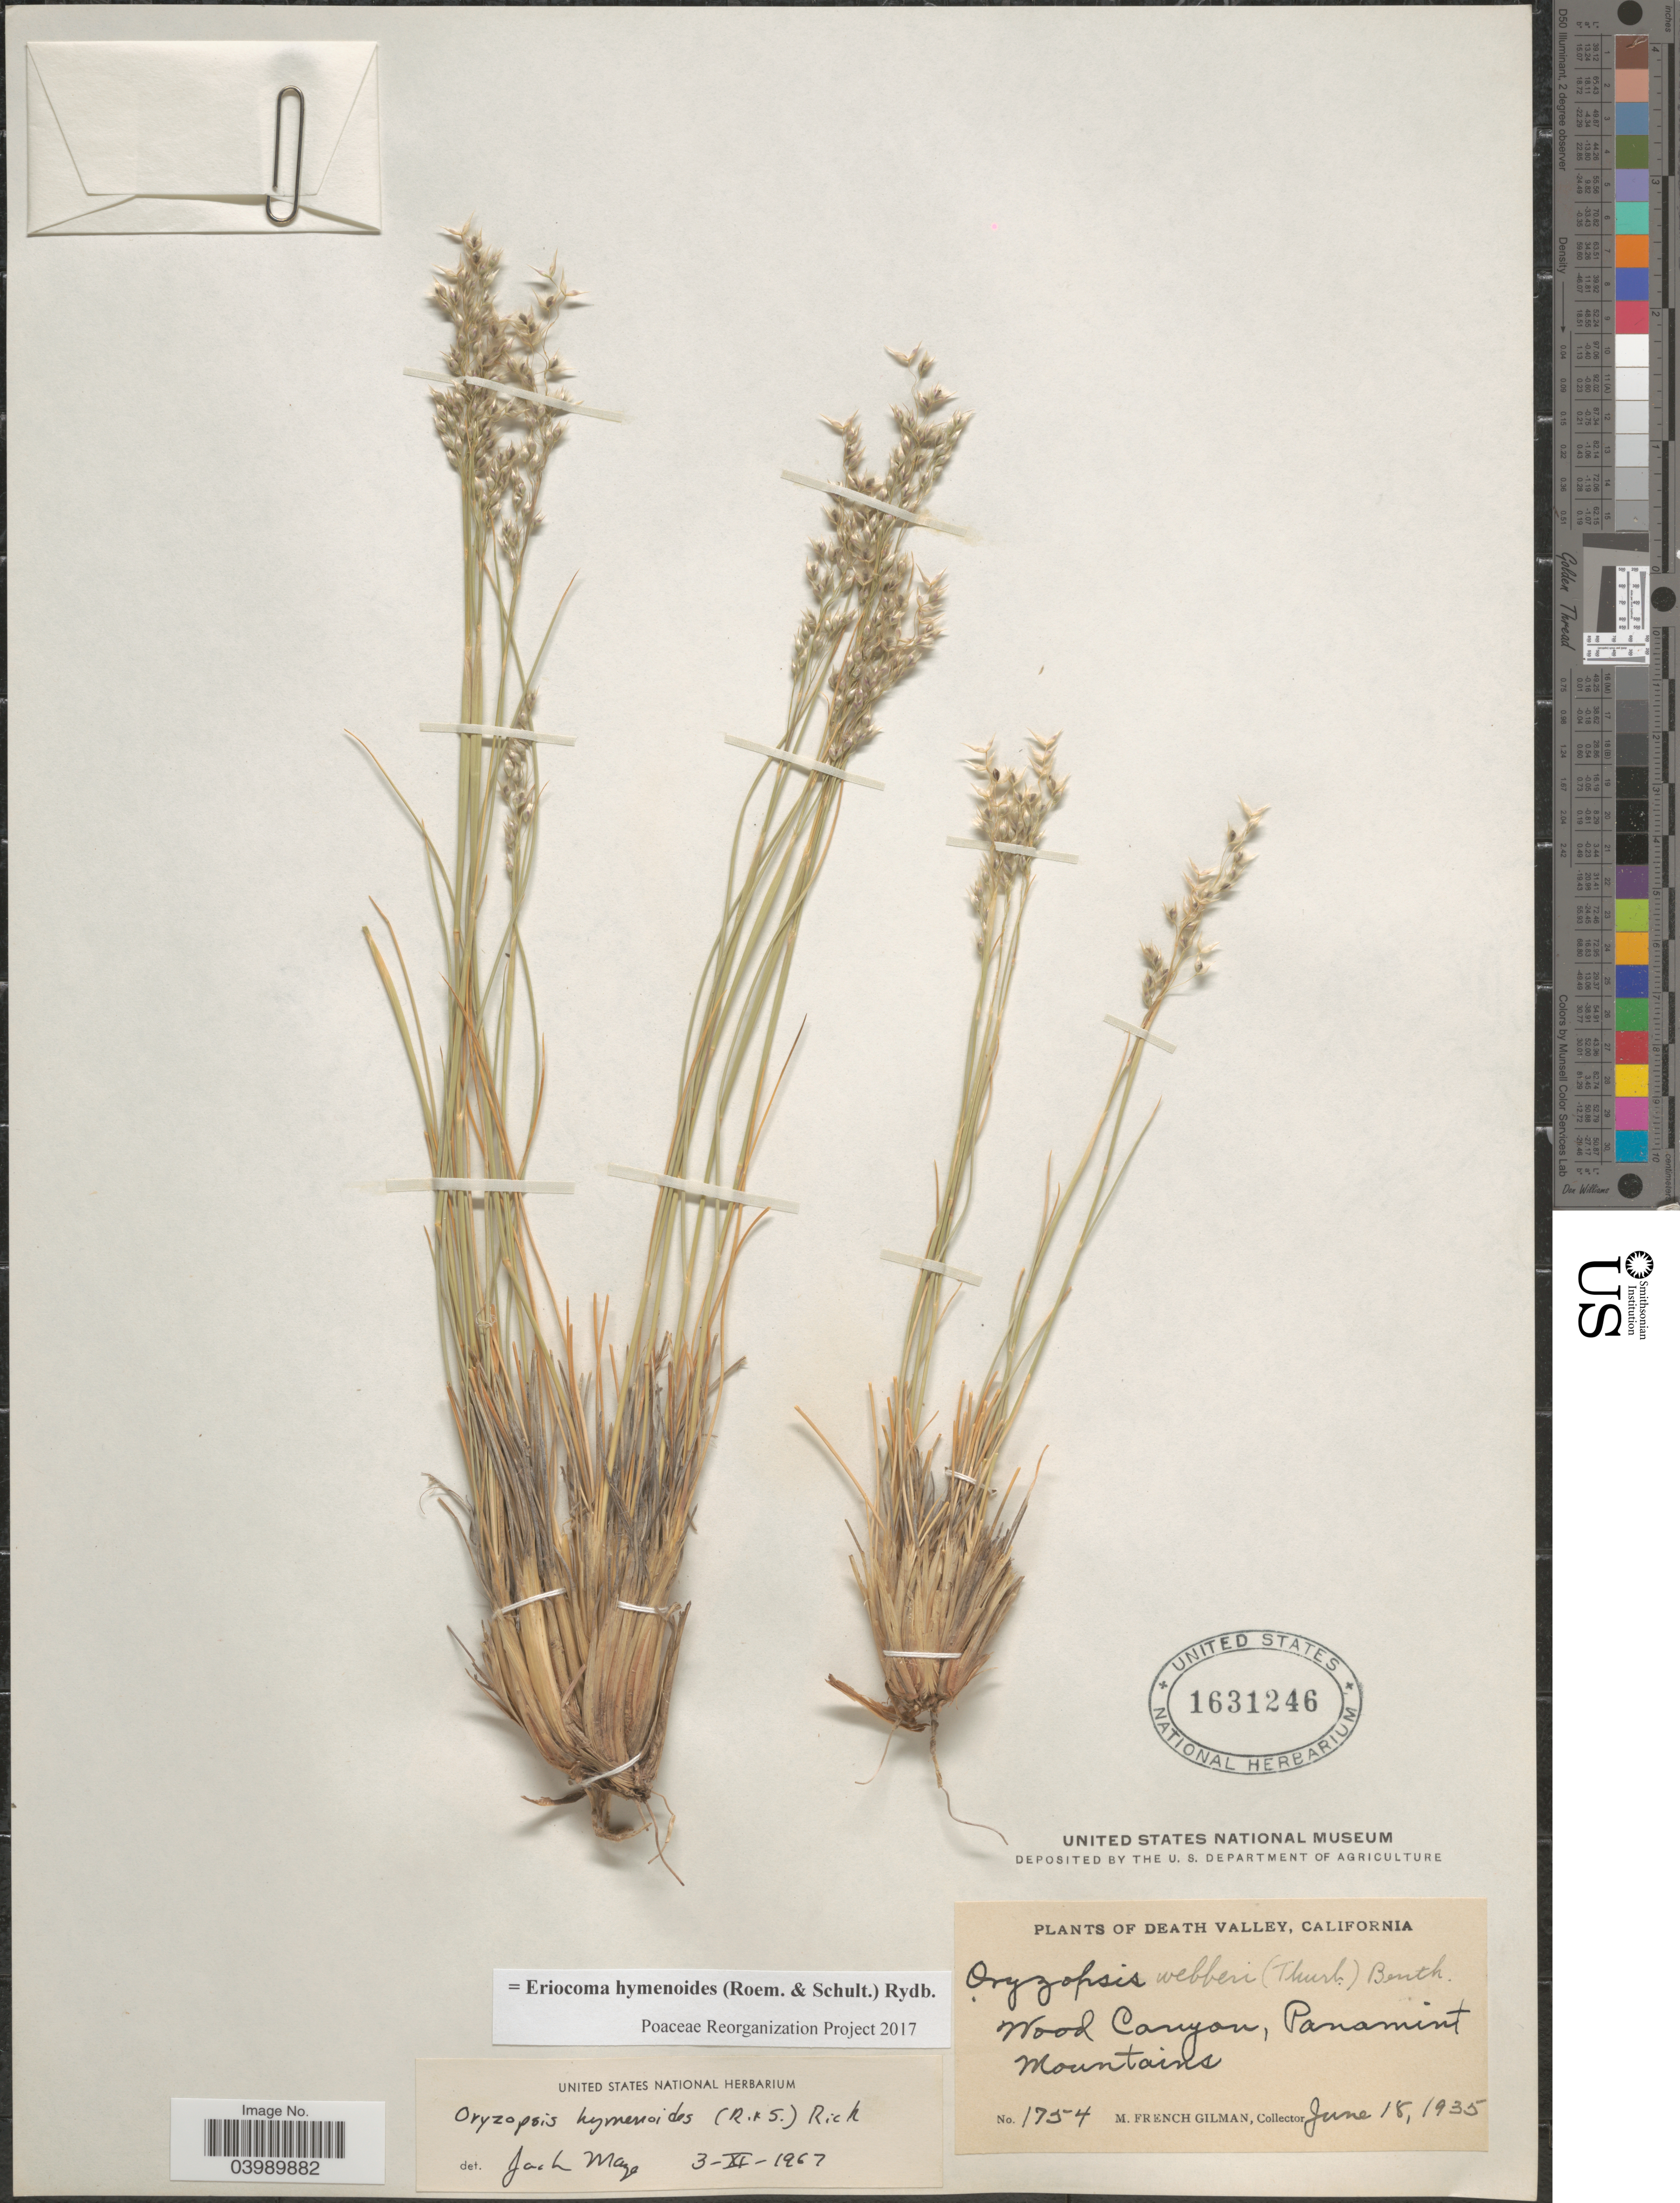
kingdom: Plantae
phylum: Tracheophyta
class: Liliopsida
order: Poales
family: Poaceae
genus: Eriocoma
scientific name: Eriocoma hymenoides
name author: (Roem. & Schult.) Rydb.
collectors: M. F. Gilman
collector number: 1754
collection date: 1935-06-18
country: United States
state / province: California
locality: Death Valley. Wood Canyon, Panamint Mountains.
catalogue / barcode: US 1631246